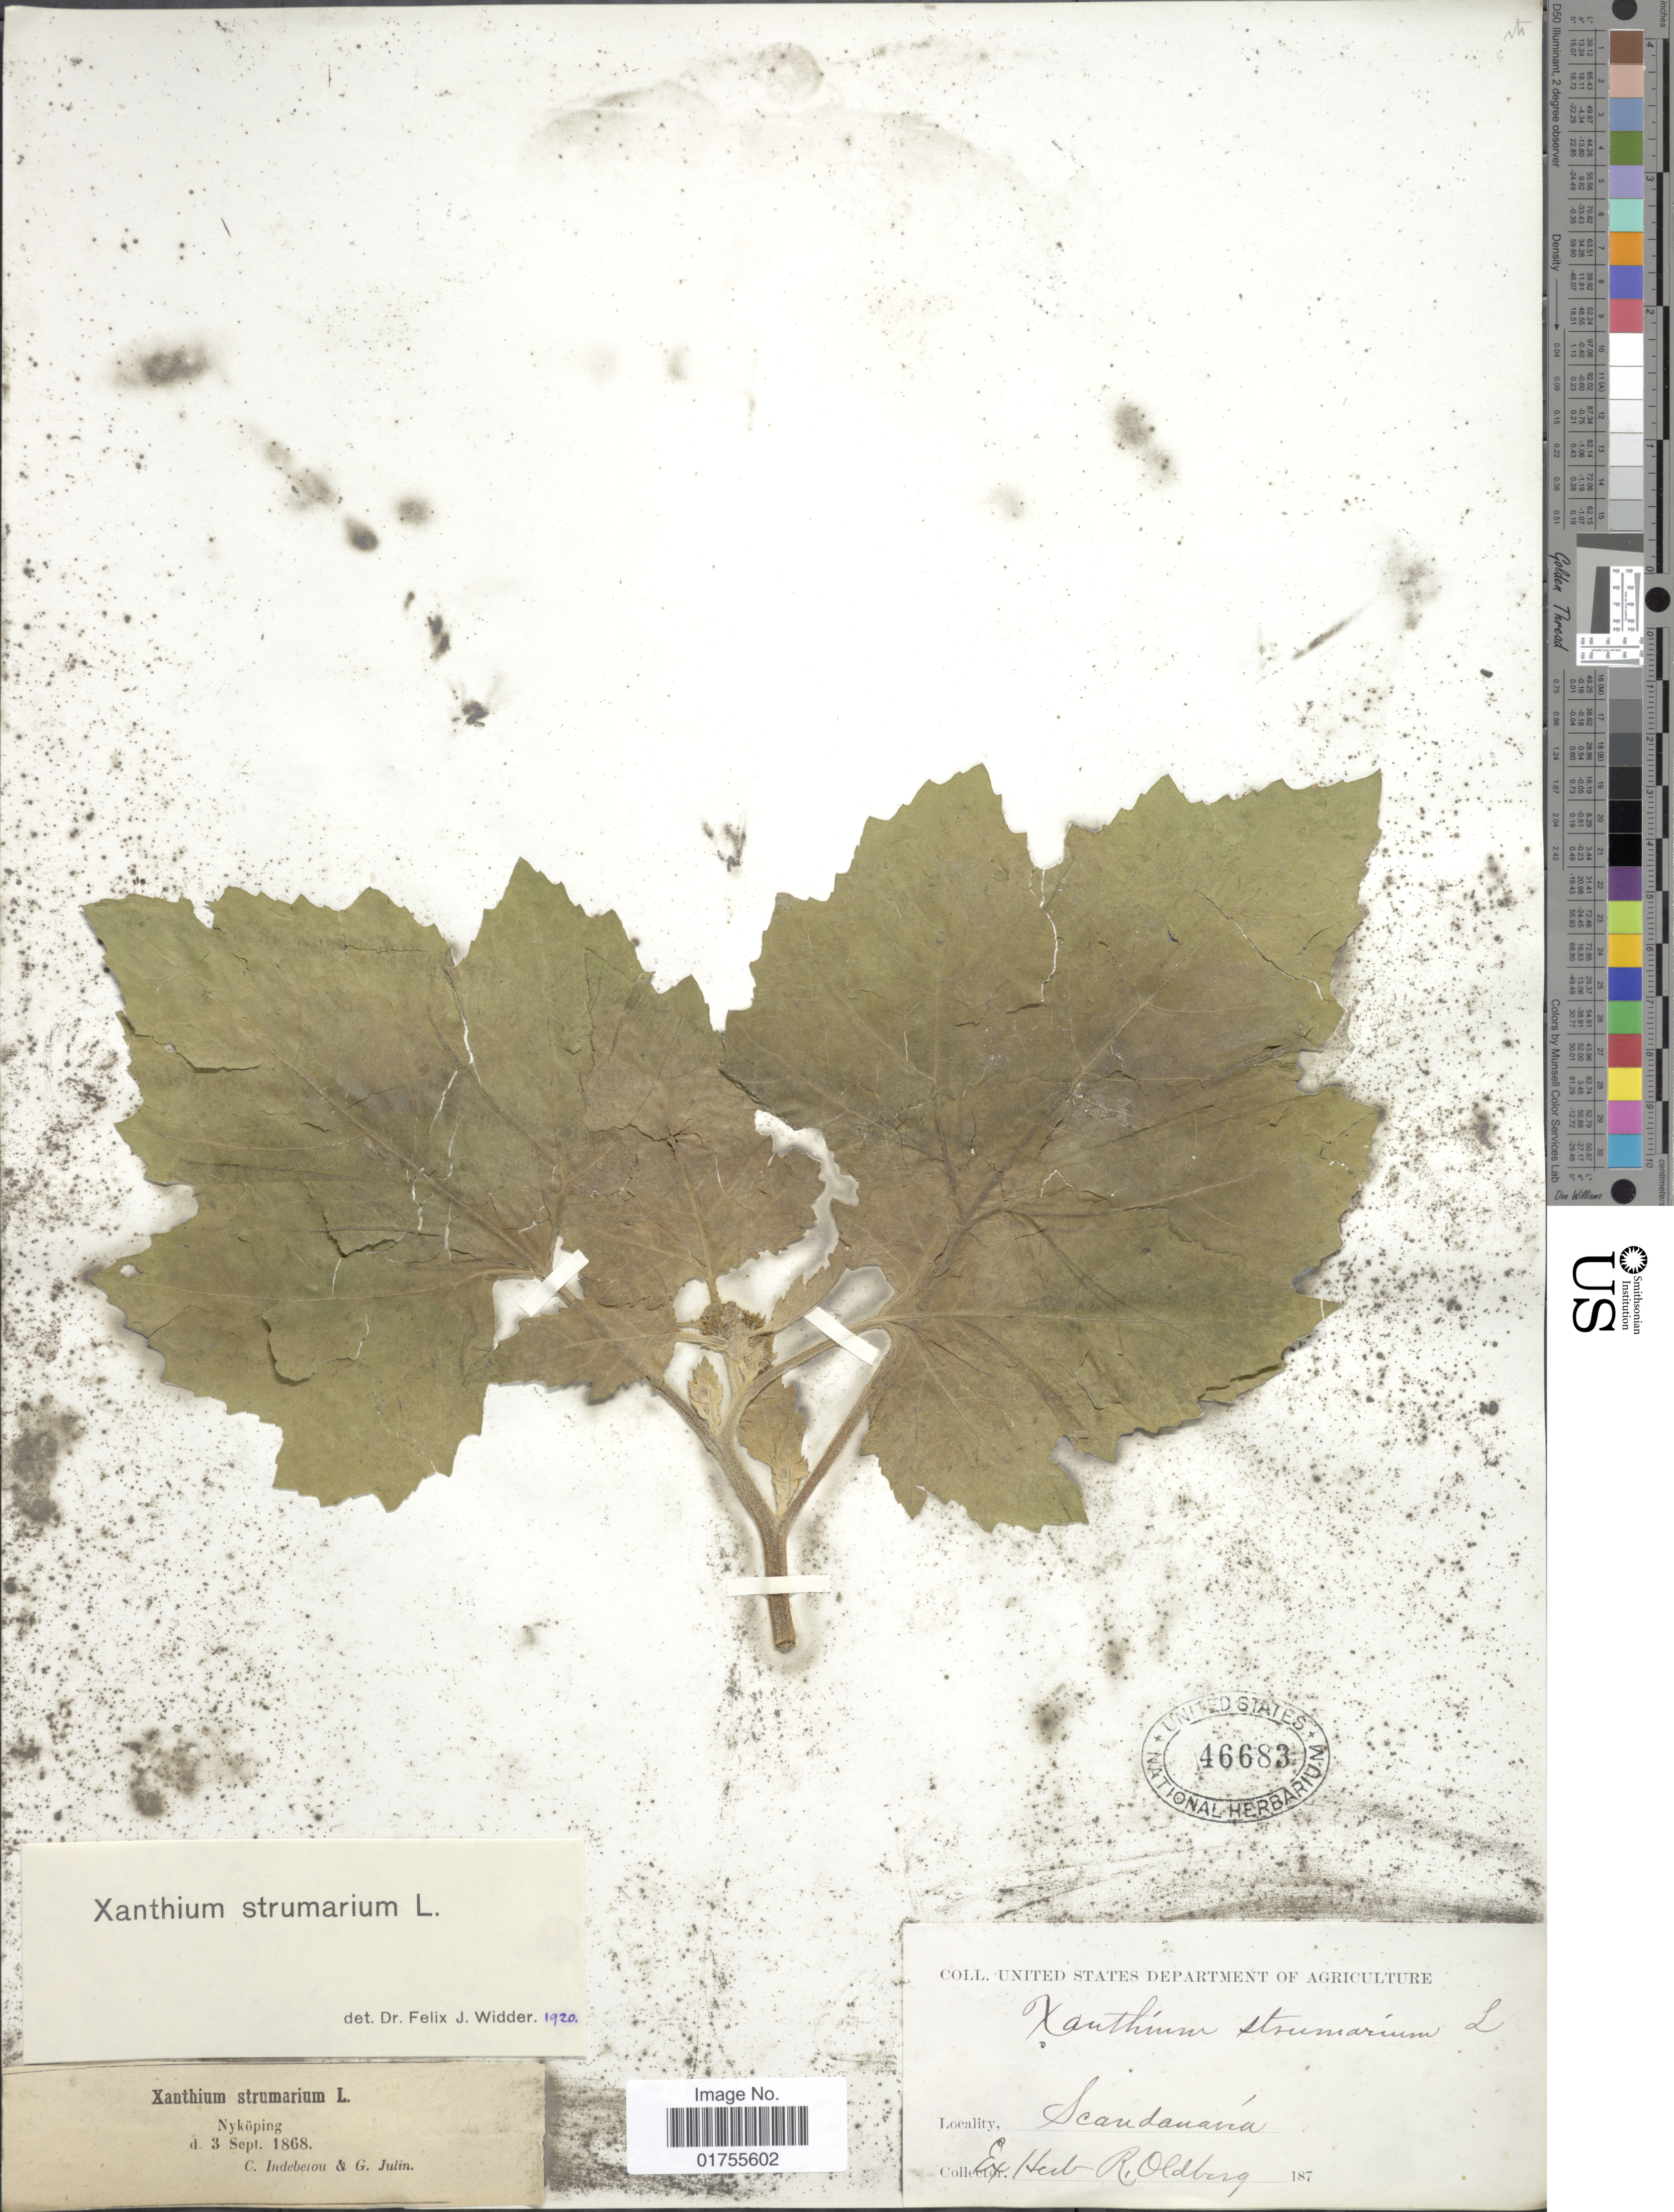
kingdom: Plantae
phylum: Tracheophyta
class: Magnoliopsida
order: Asterales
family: Asteraceae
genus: Xanthium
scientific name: Xanthium strumarium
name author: L.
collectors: C. Indebetou & G. Julin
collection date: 1868-09-03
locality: Scandanavia [interpreted]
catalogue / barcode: US 46683